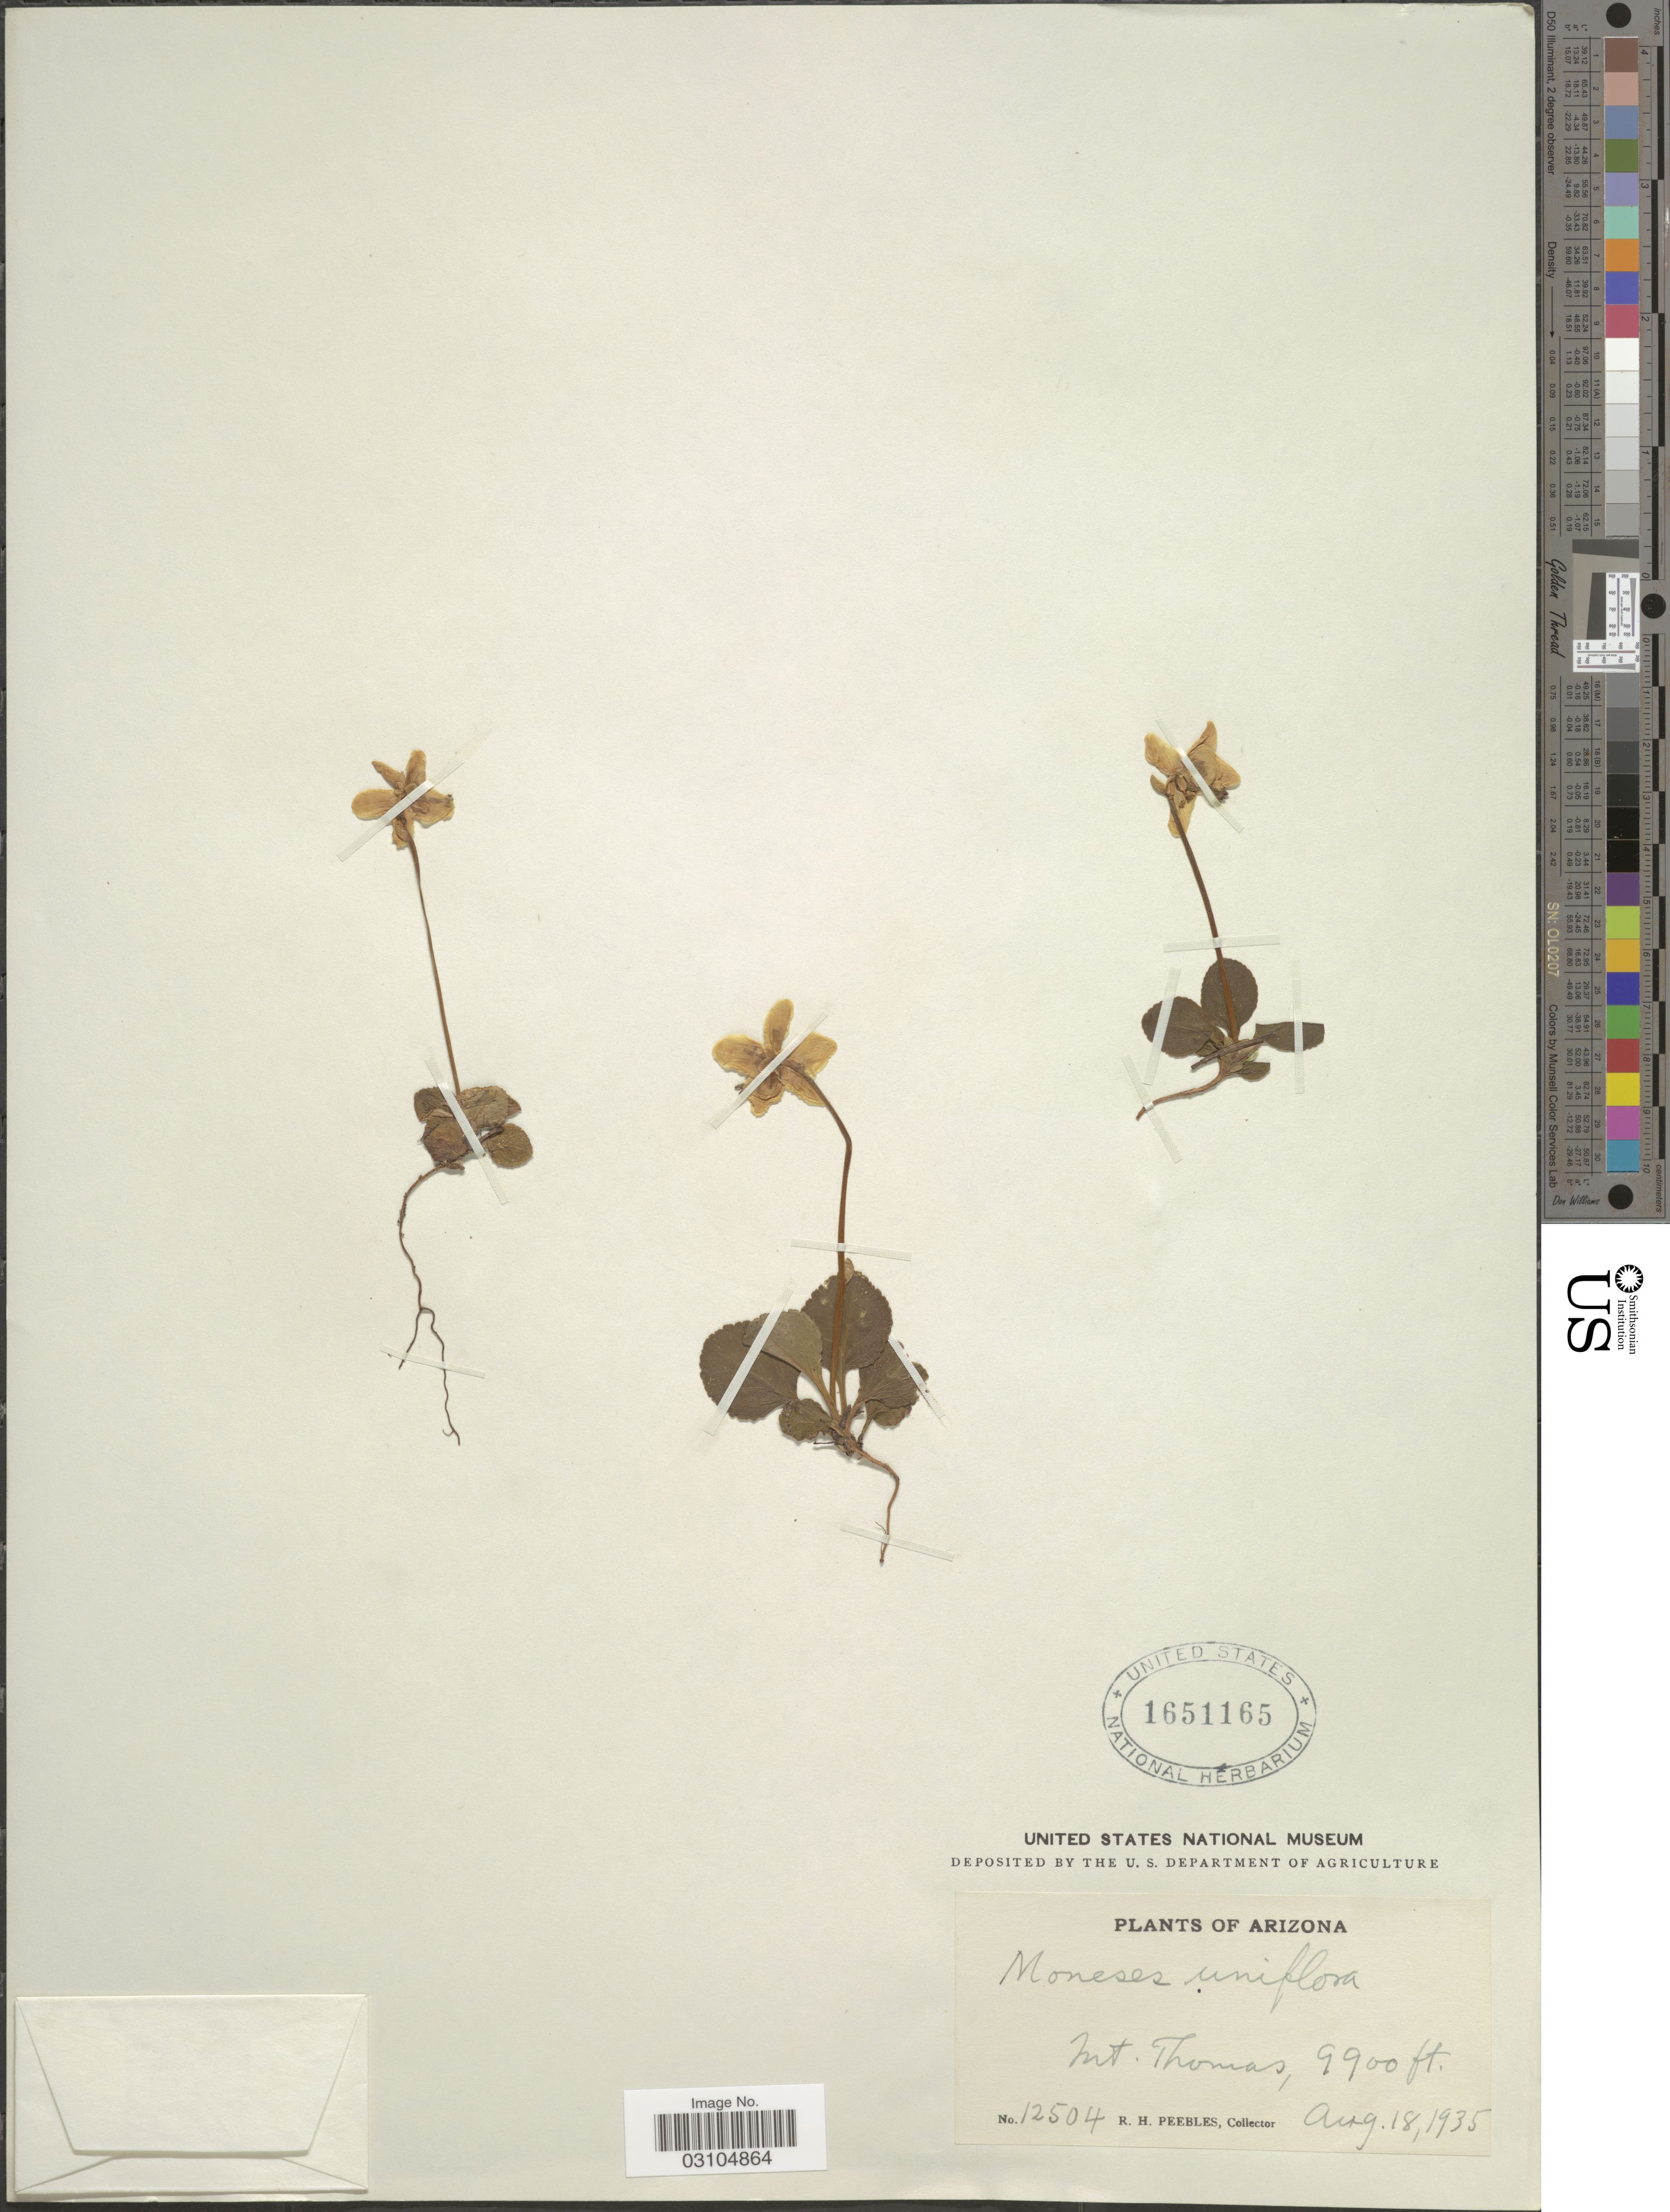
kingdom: Plantae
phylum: Tracheophyta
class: Magnoliopsida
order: Ericales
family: Ericaceae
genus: Moneses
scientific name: Moneses uniflora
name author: (L.) A. Gray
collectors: R. H. Peebles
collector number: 12504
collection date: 1935-08-18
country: United States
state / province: Arizona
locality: Mt. Thomas.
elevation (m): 3018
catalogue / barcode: US 1651165